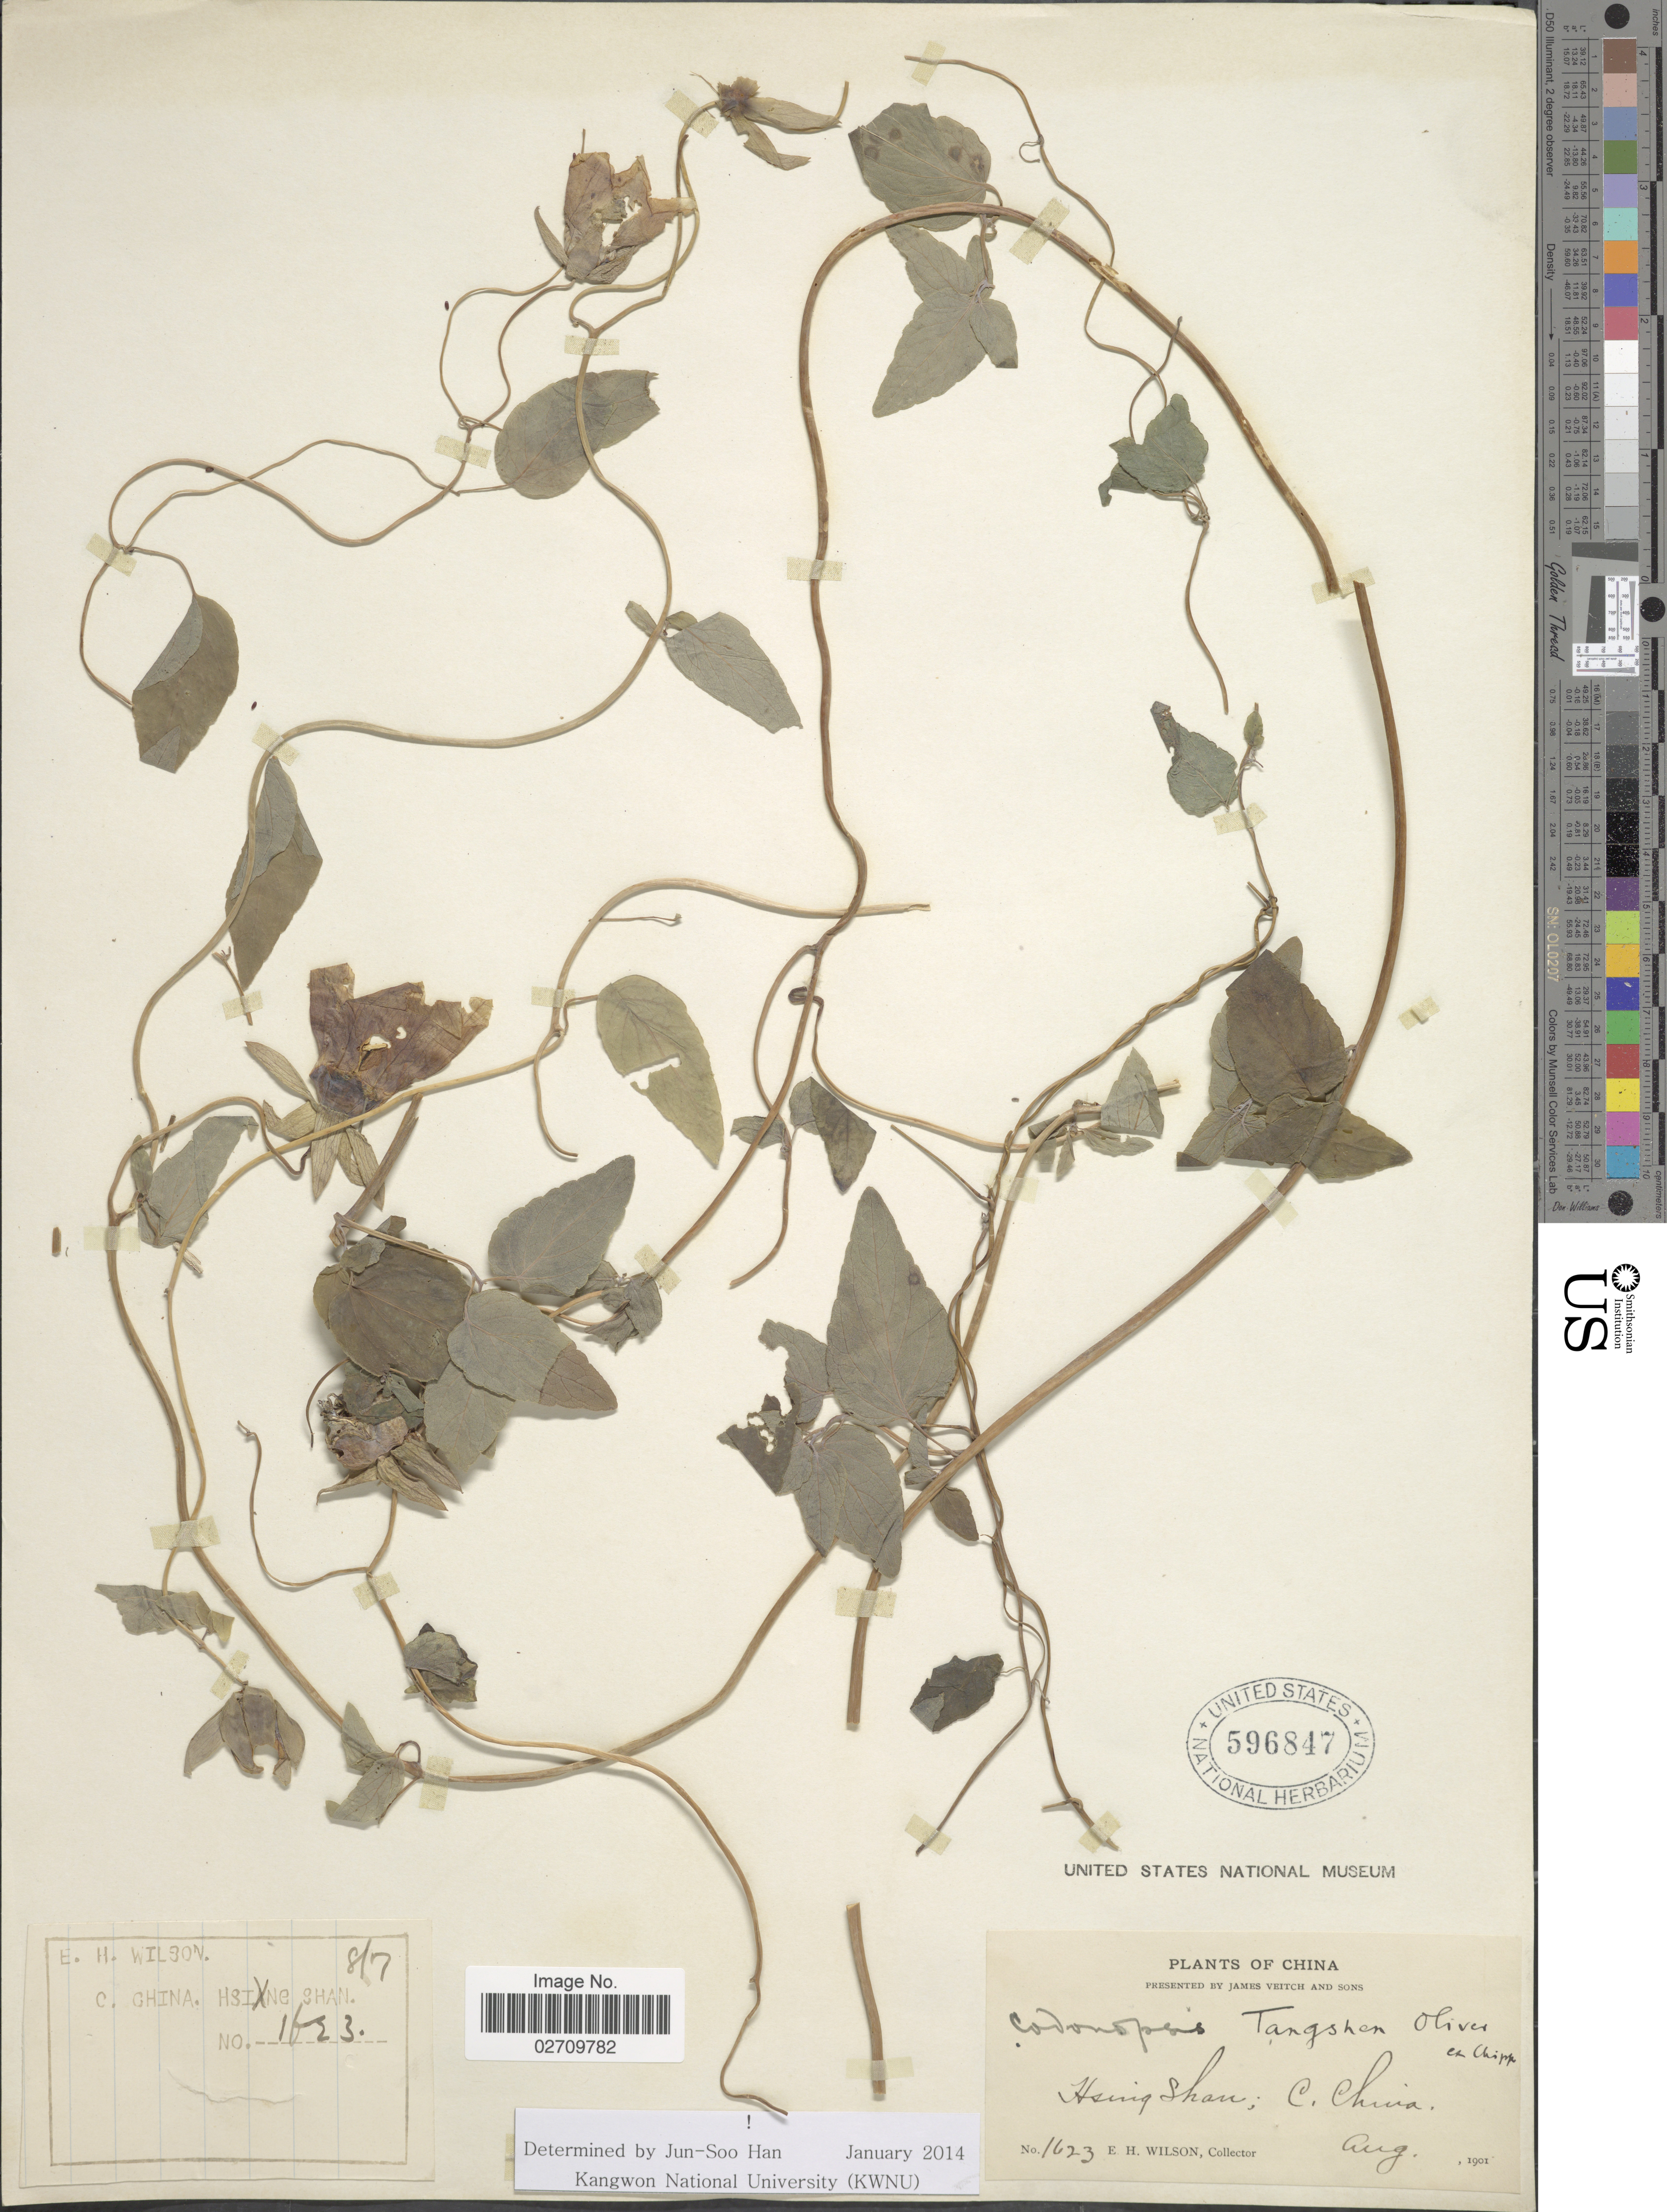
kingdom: Plantae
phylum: Tracheophyta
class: Magnoliopsida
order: Asterales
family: Campanulaceae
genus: Codonopsis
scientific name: Codonopsis tangshen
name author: Oliv.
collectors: E. Wilson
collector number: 1623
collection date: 1901-08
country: China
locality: Hsing Shan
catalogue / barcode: US 596847